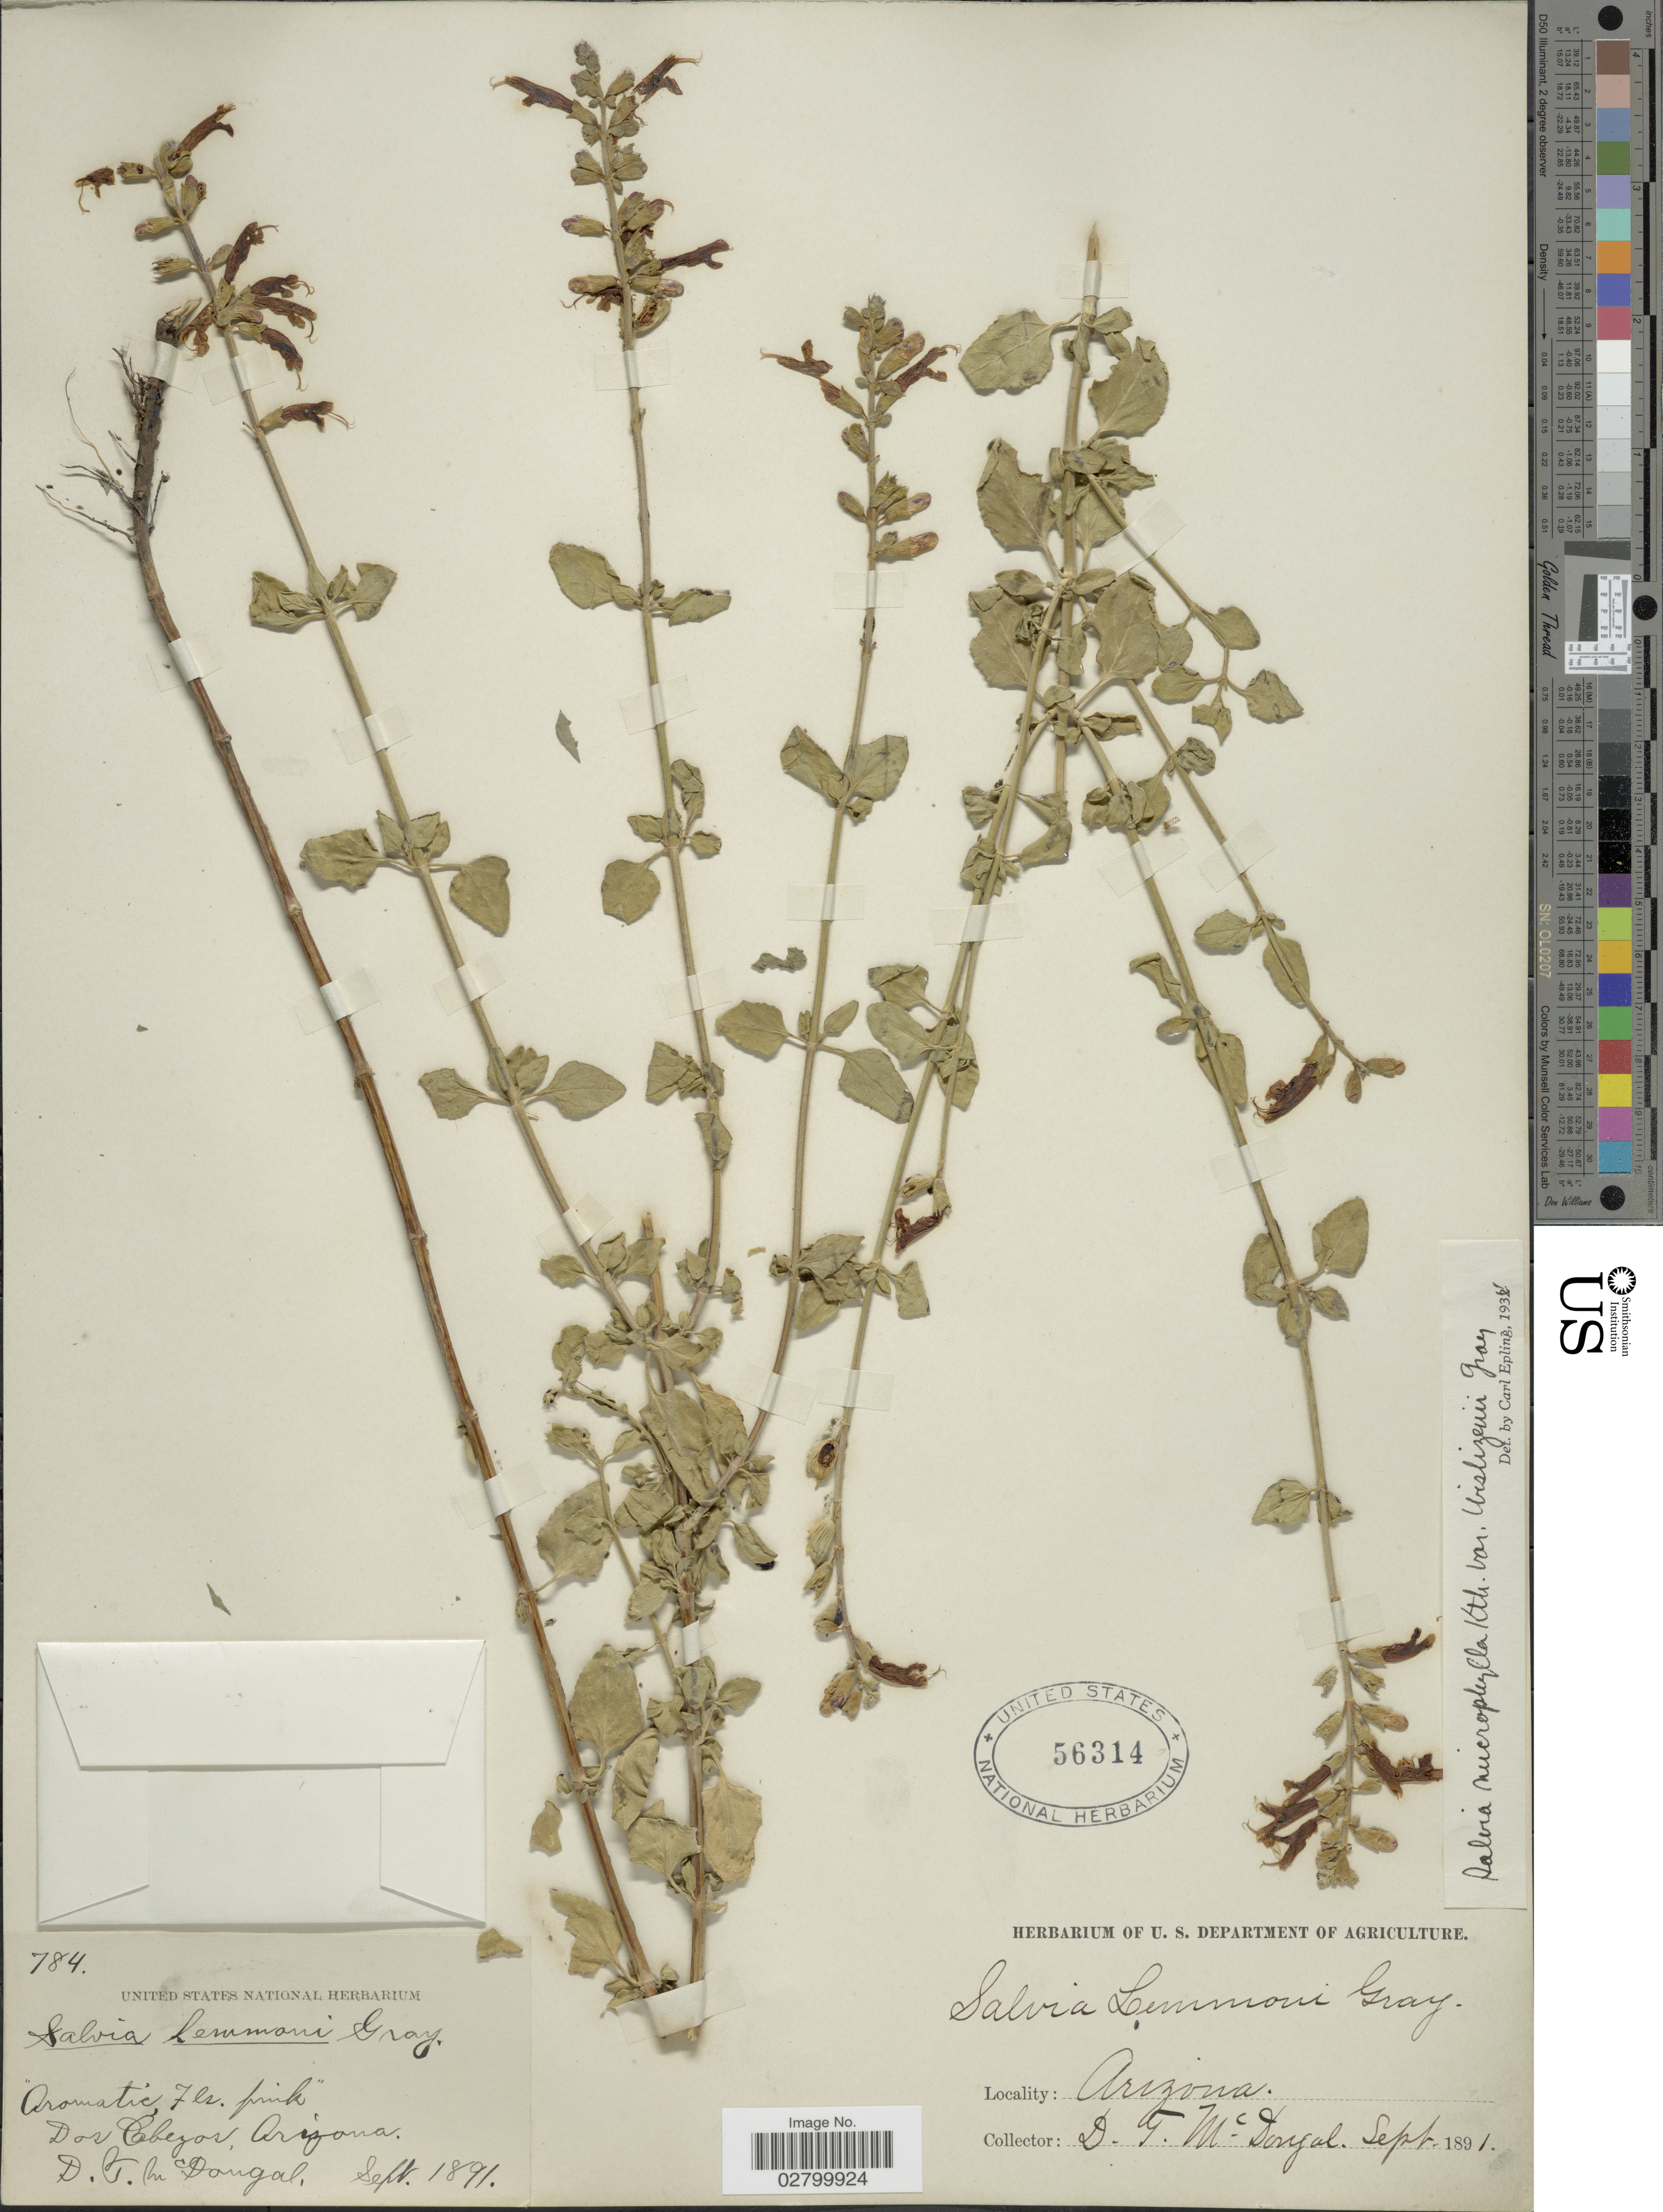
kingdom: Plantae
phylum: Tracheophyta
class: Magnoliopsida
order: Lamiales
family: Lamiaceae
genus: Salvia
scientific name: Salvia microphylla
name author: Kunth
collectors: D. McDougal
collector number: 784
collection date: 1891-09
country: United States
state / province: Arizona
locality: Dos Cabezas.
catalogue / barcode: US 56314